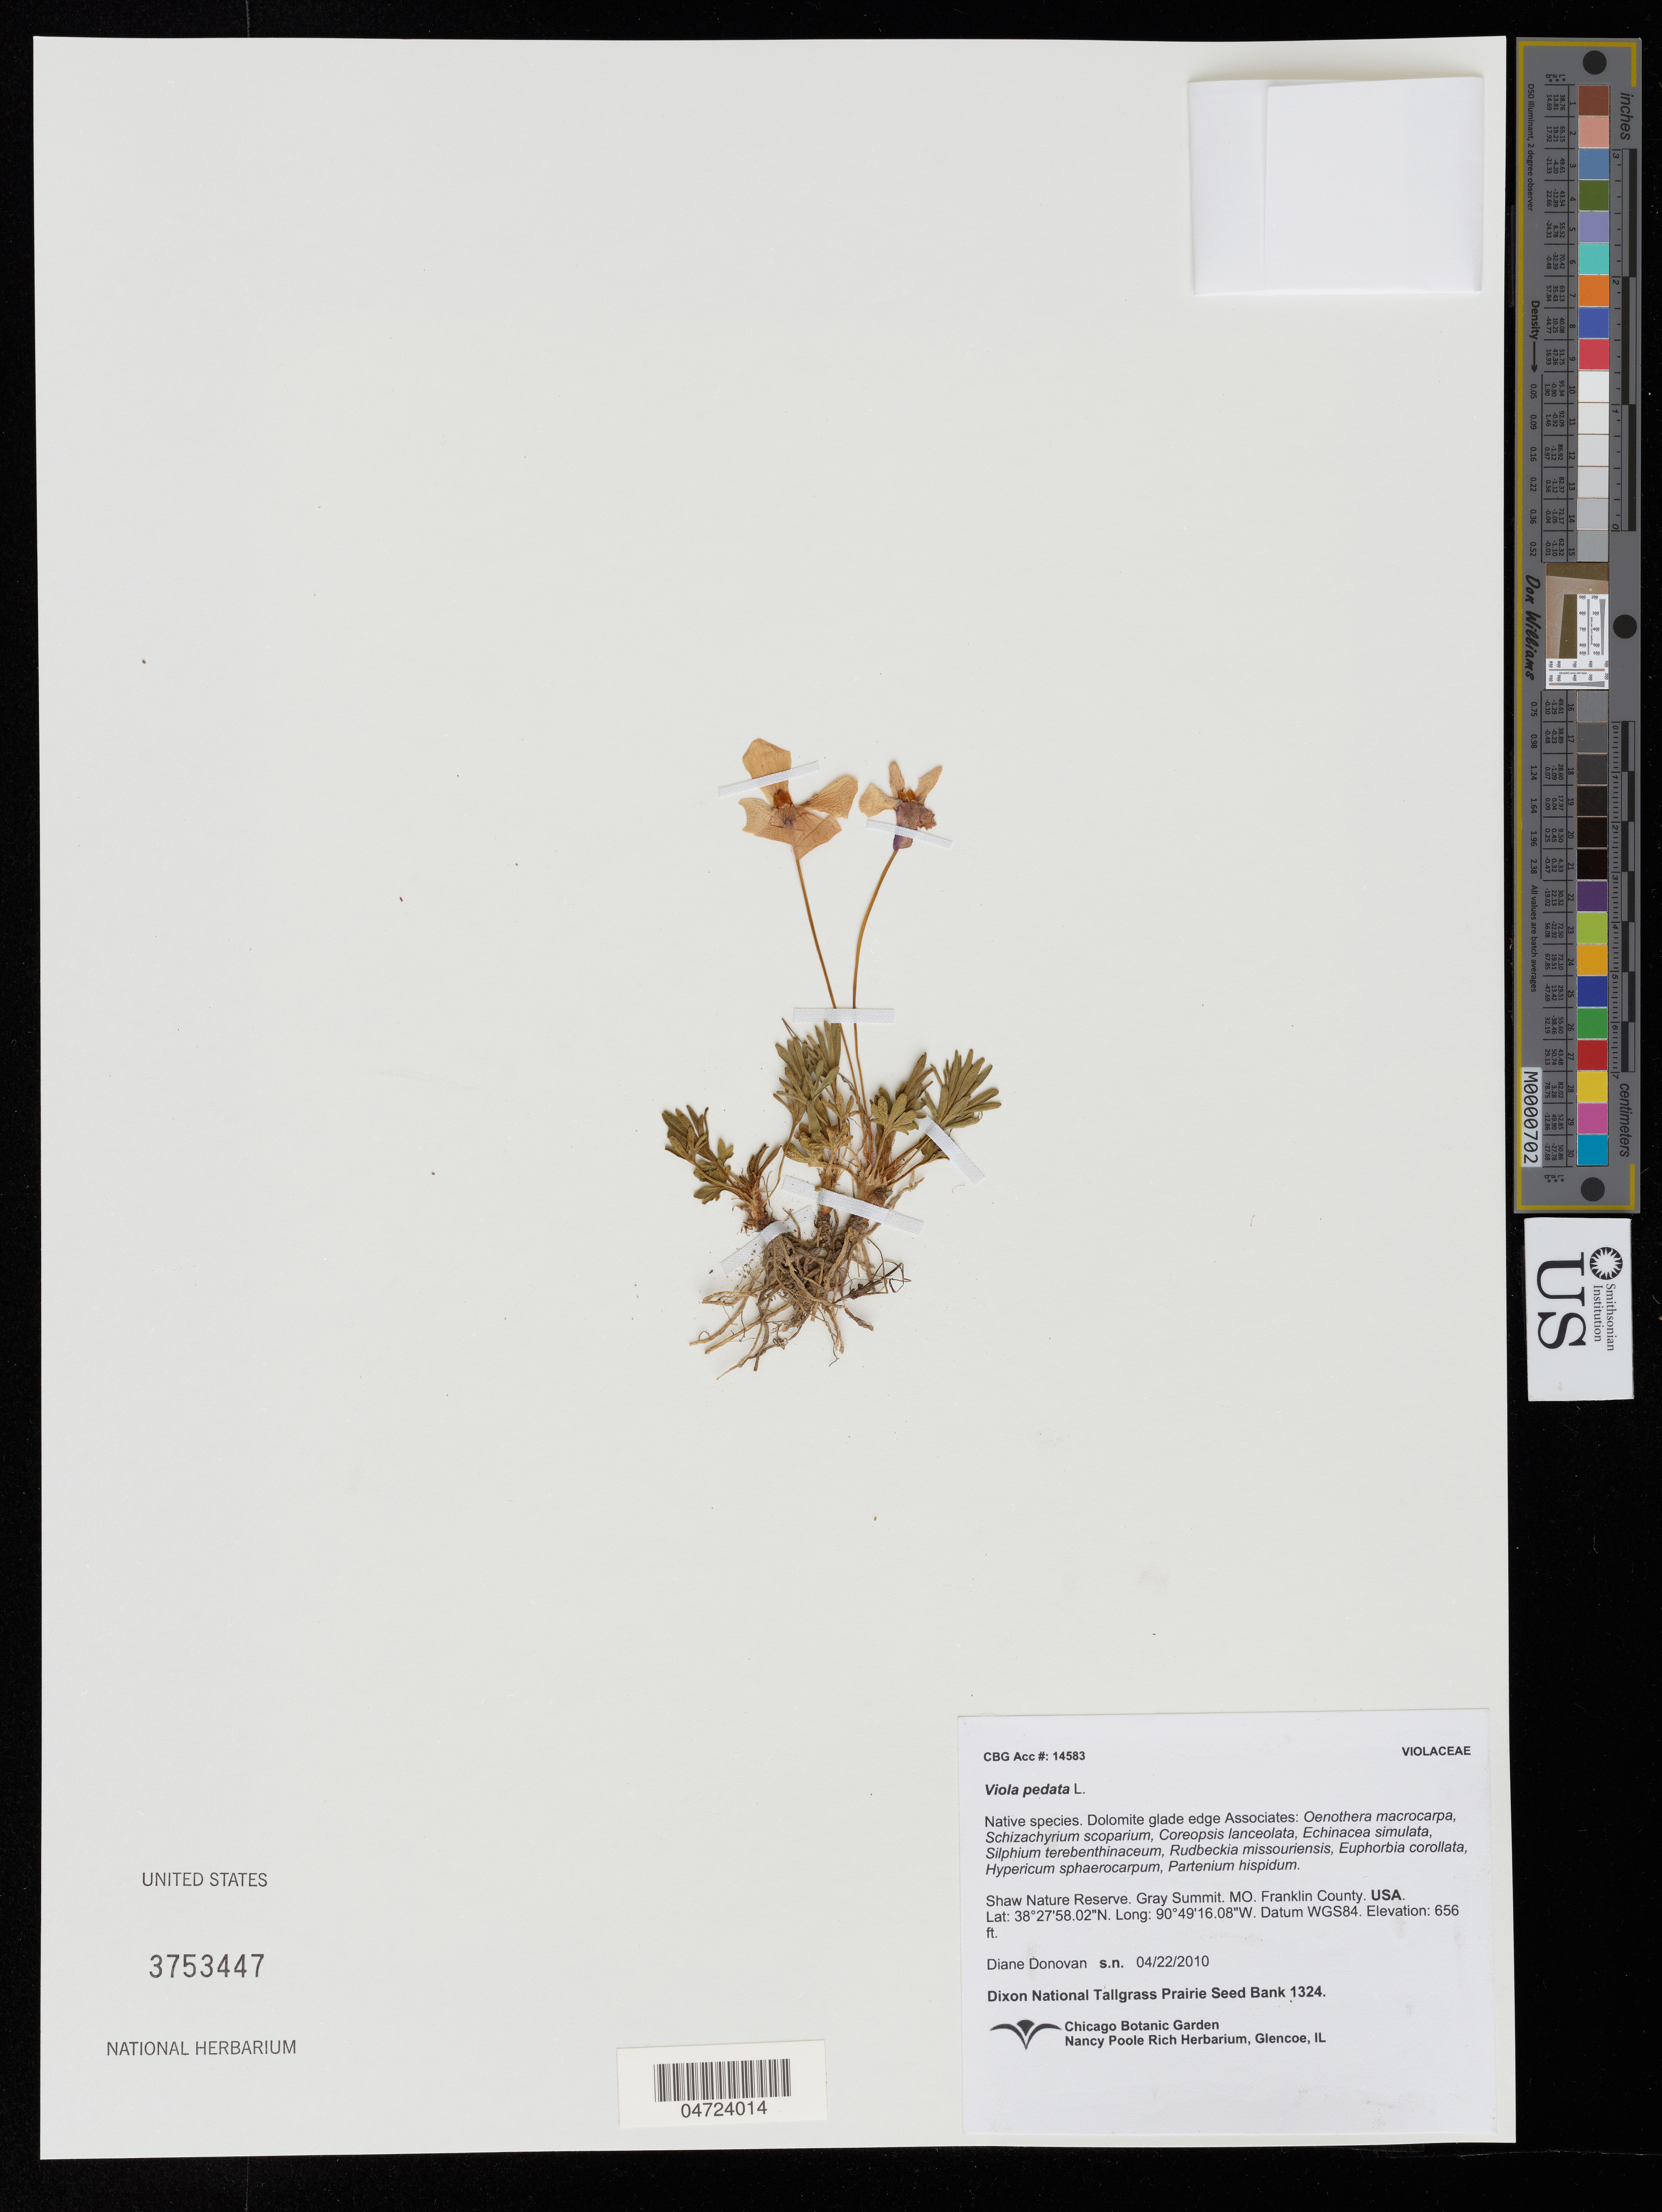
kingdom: Plantae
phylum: Tracheophyta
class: Magnoliopsida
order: Malpighiales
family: Violaceae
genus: Viola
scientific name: Viola pedata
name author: L.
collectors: D. Donovan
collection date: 2010-04-22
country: United States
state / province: Missouri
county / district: Franklin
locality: Shaw Nature Reserve. Gray Summit. Franklin County.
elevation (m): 200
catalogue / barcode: US 3753447